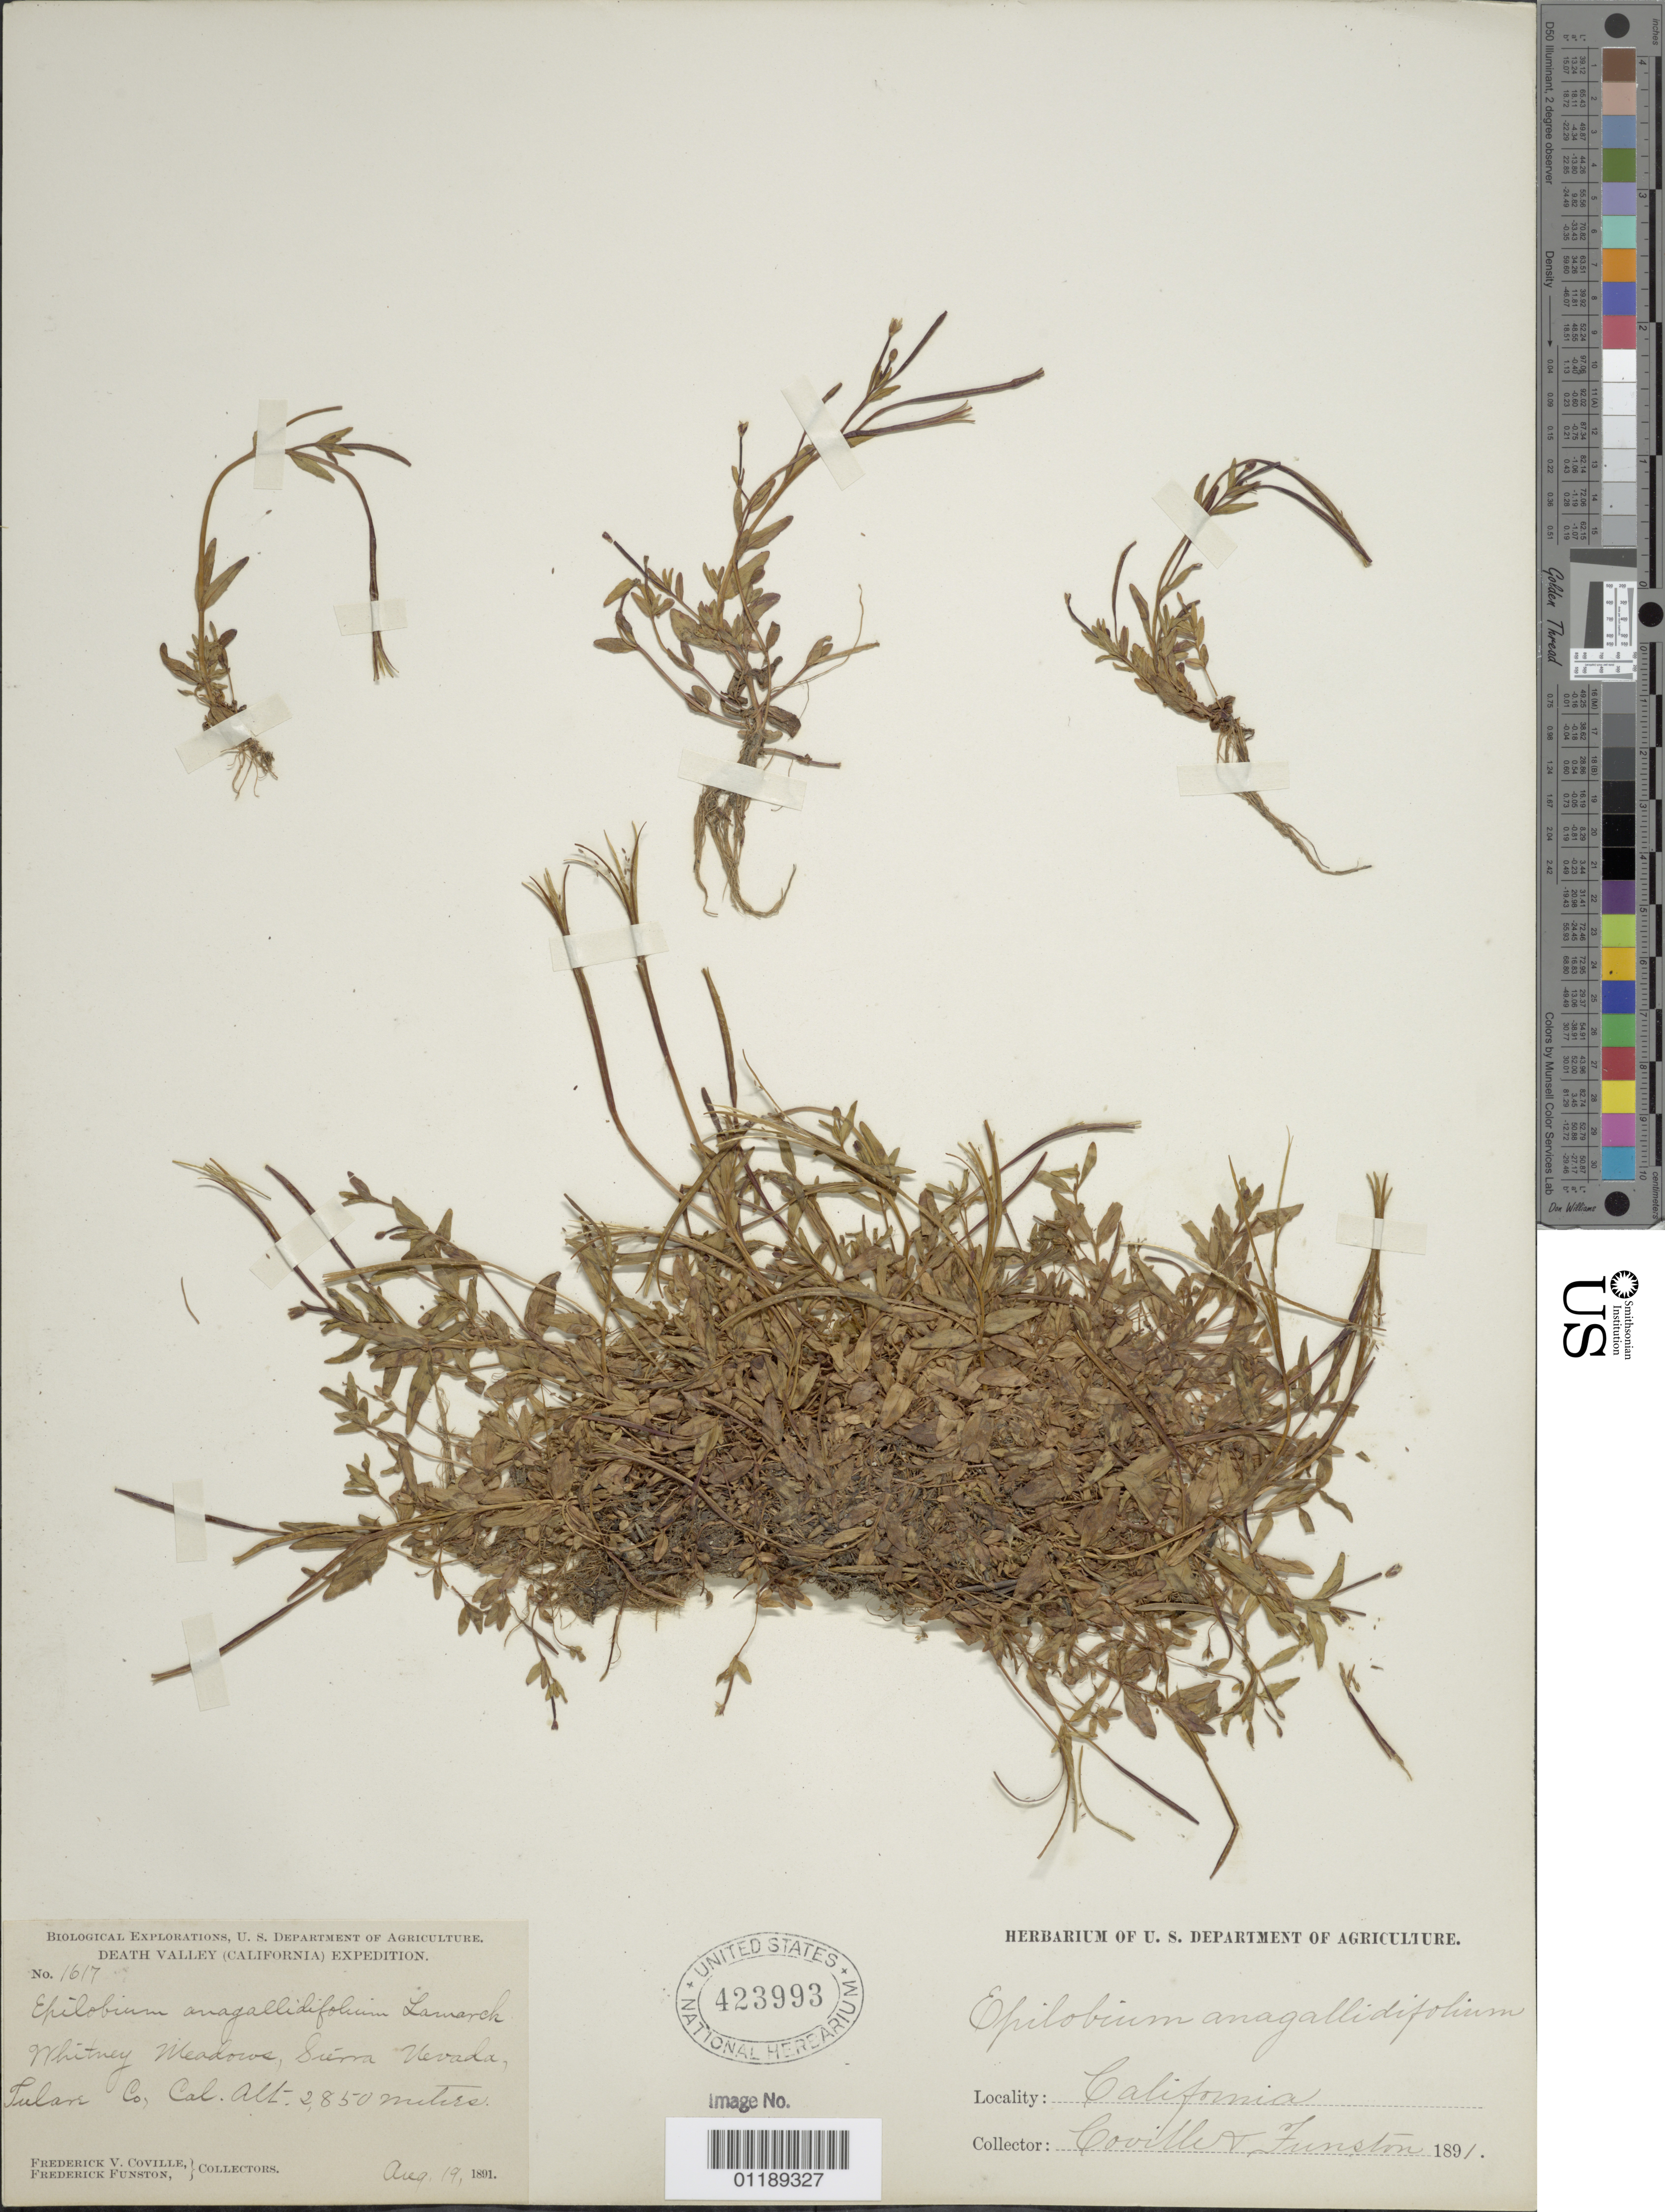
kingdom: Plantae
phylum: Tracheophyta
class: Magnoliopsida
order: Myrtales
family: Onagraceae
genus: Epilobium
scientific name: Epilobium anagallidifolium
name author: Lam.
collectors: F. V. Coville & F. Funston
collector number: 1617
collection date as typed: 19 Aug 1891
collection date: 1891-08-19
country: United States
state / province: California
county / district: Tulare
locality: Near Whitney Meadows, Sierra Nevada.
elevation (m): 2850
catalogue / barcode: US 423993